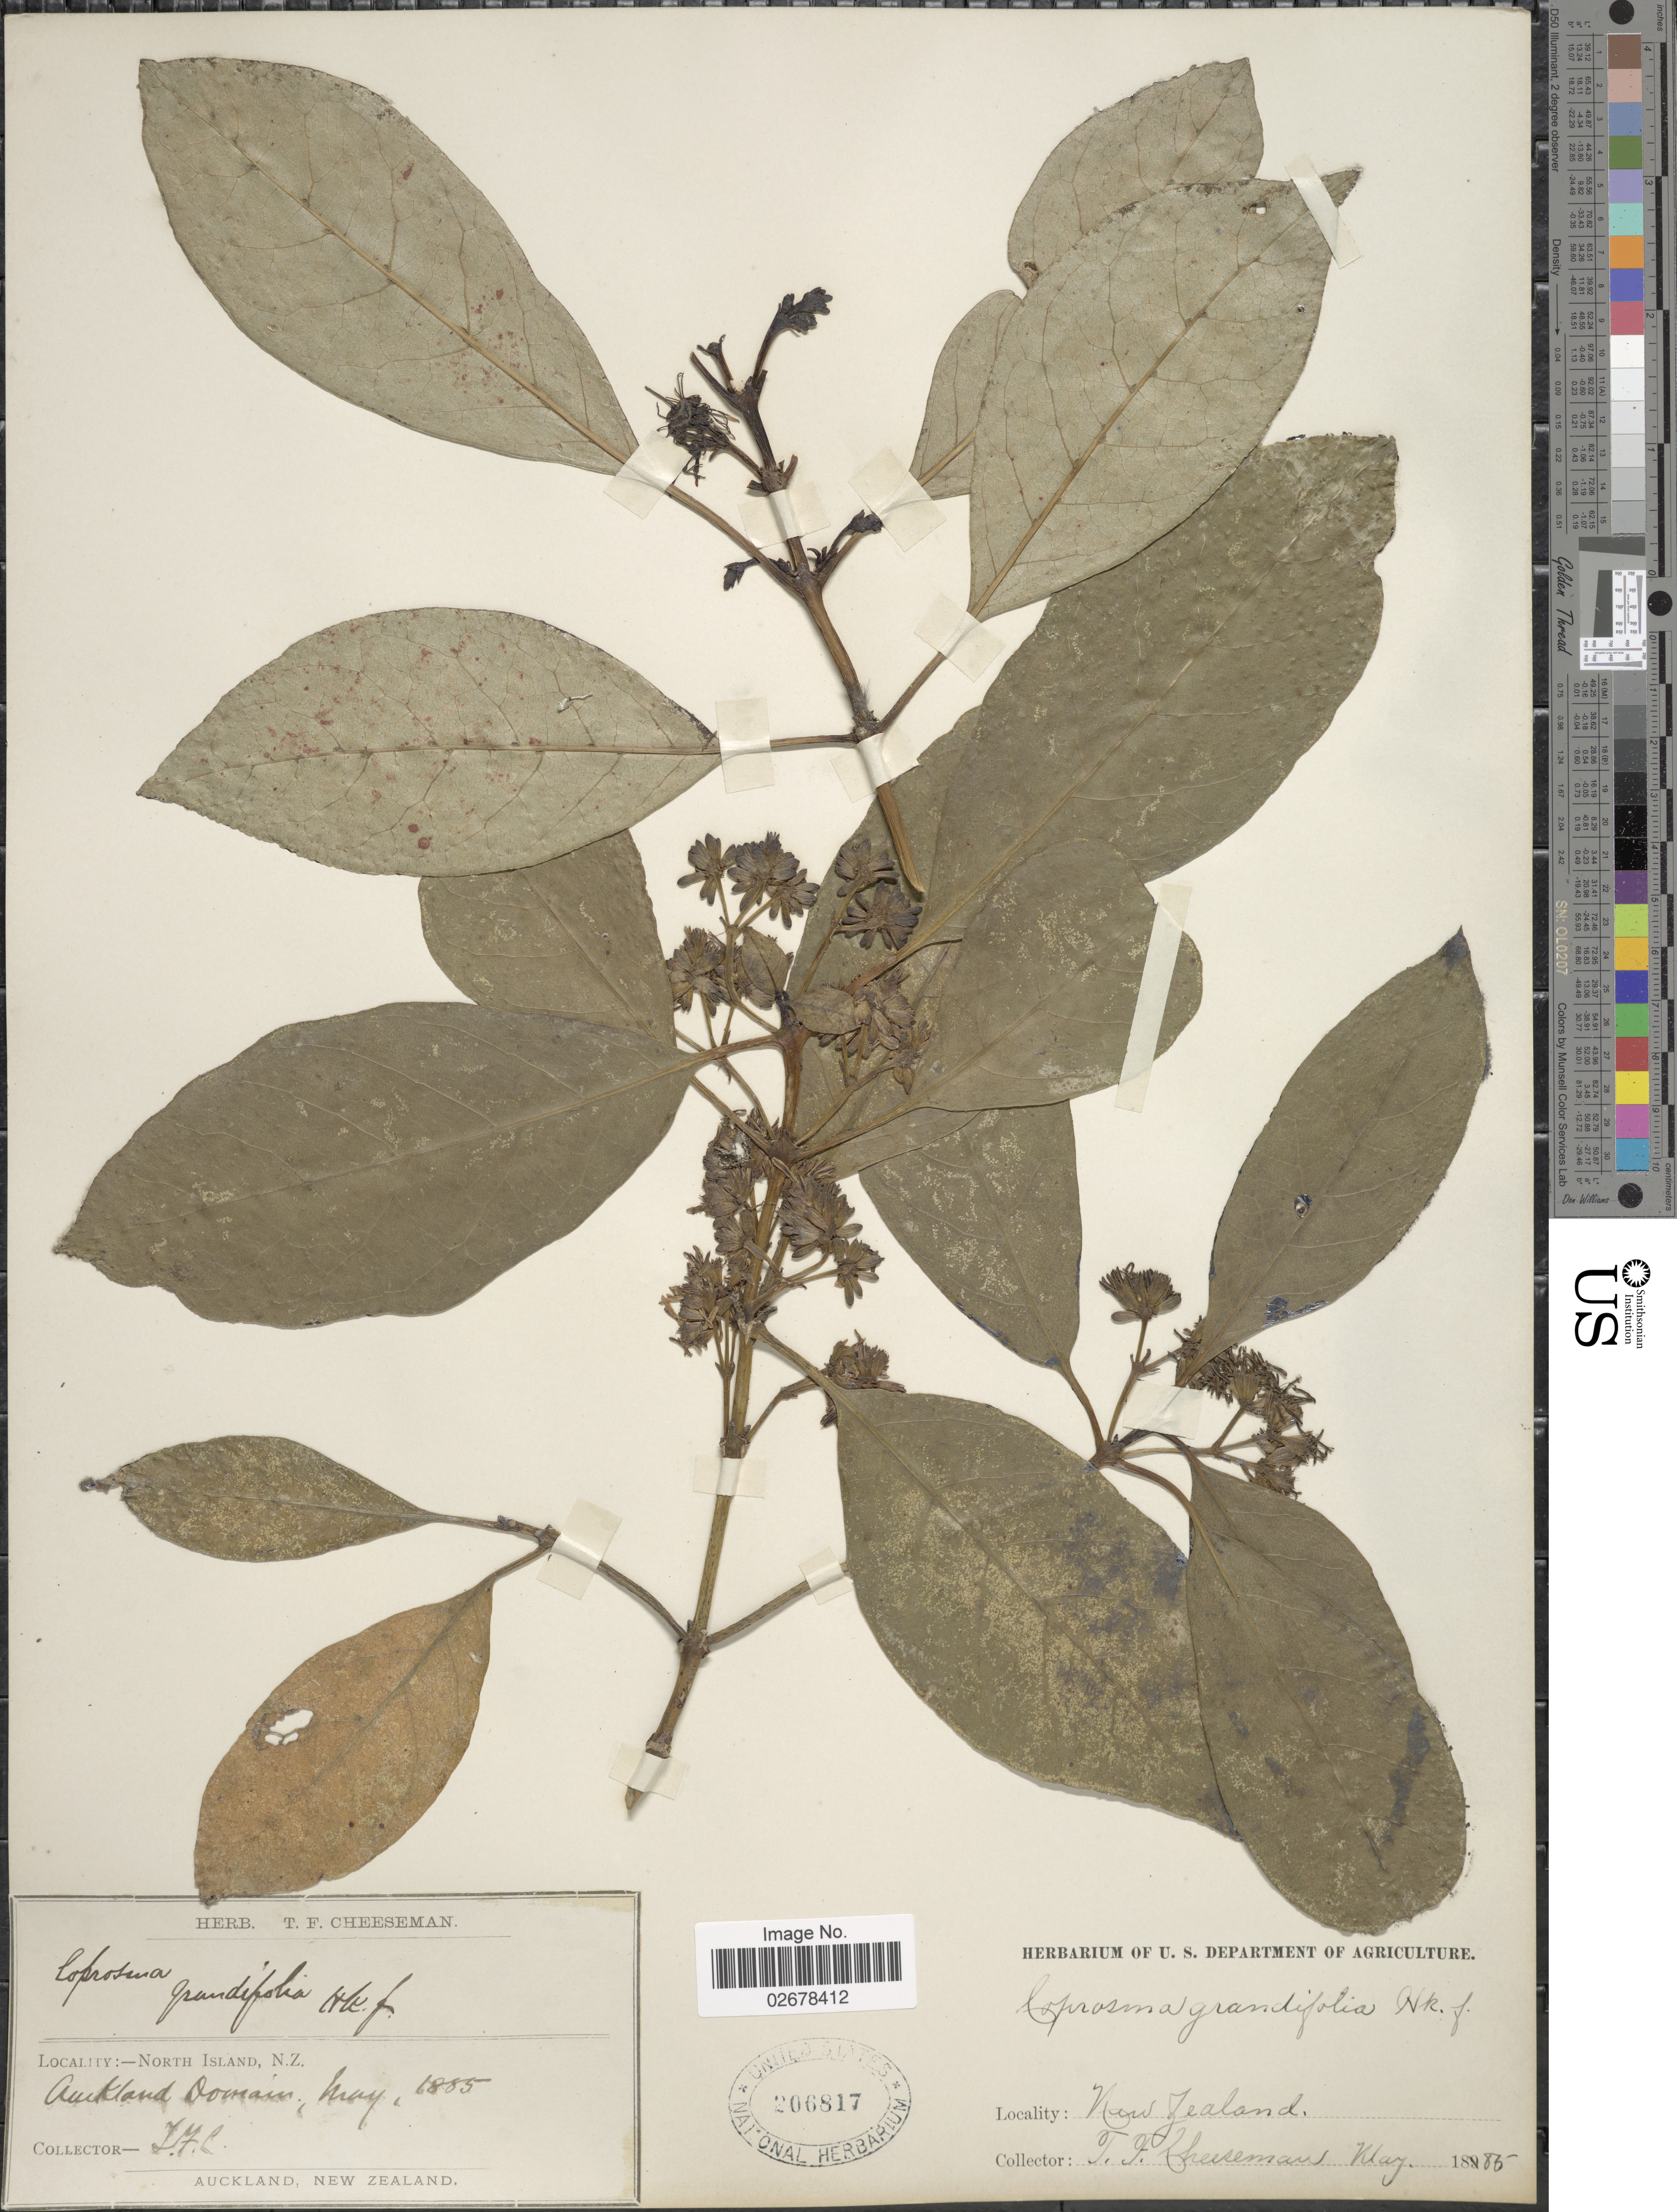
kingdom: Plantae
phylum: Tracheophyta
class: Magnoliopsida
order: Gentianales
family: Rubiaceae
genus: Coprosma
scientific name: Coprosma grandifolia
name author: Hook. f.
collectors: T. F. Cheeseman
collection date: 1885-05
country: New Zealand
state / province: Auckland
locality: North Island, Auckland Domain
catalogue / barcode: US 206817